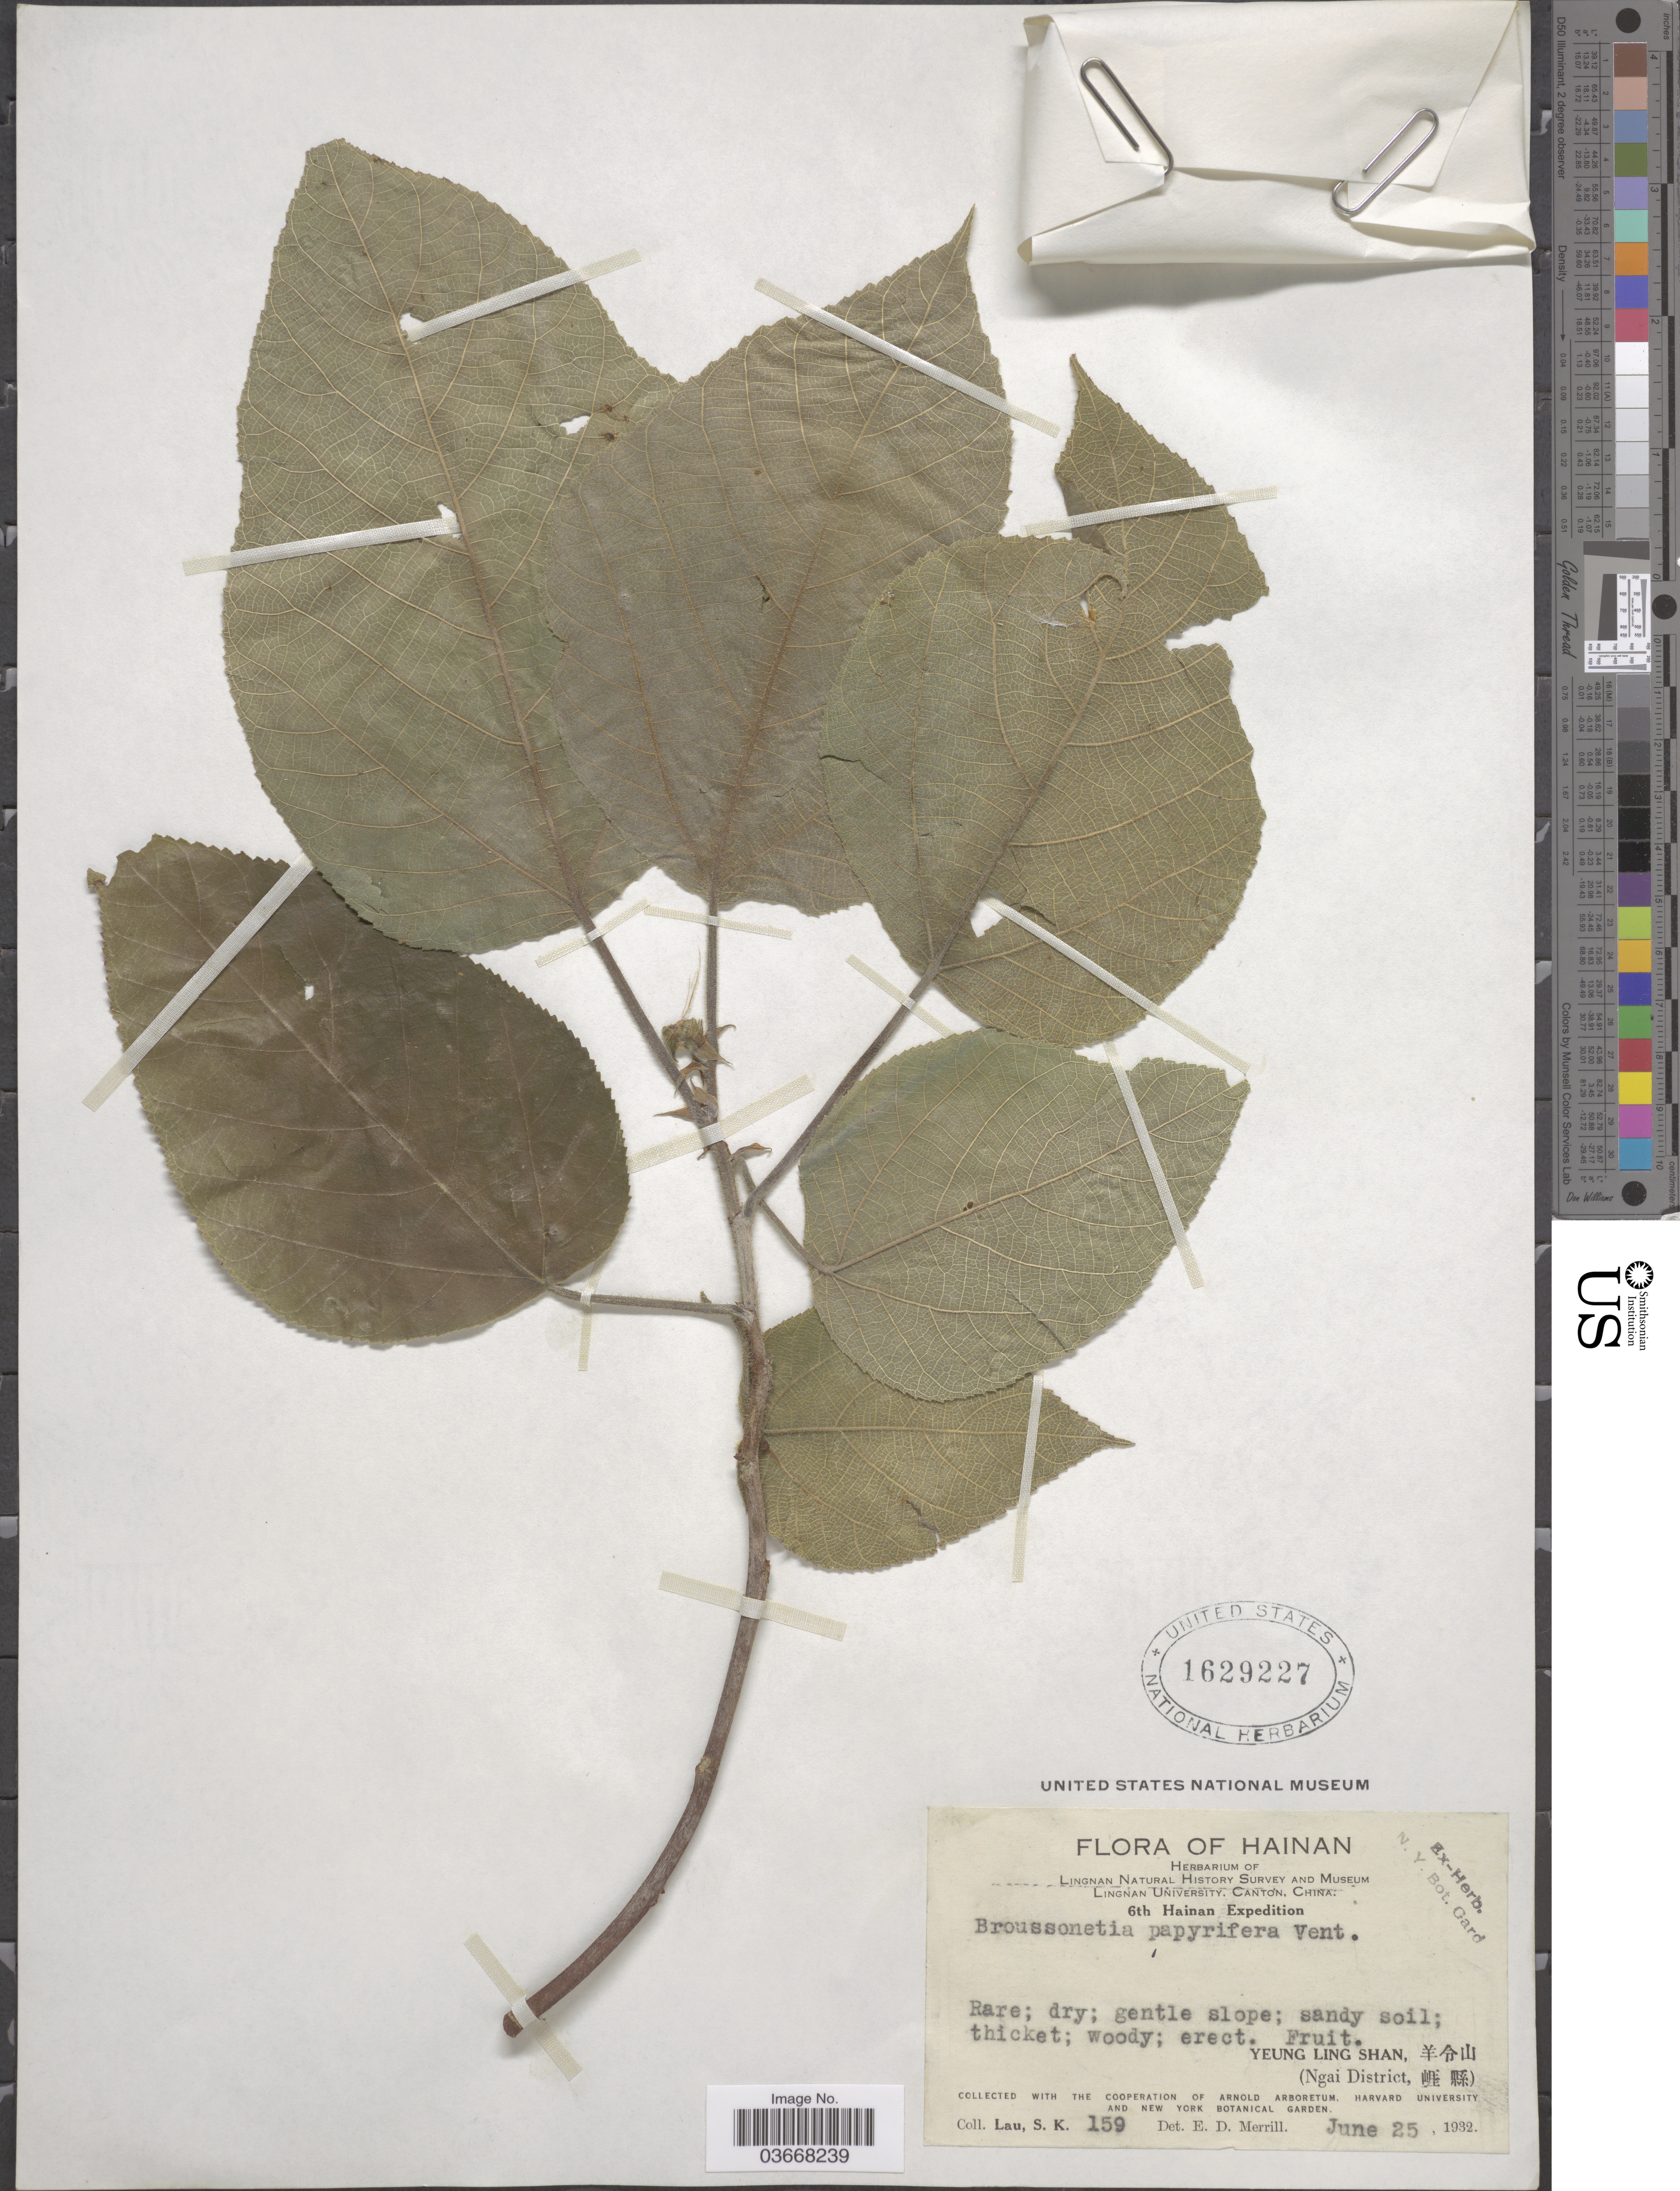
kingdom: Plantae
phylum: Tracheophyta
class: Magnoliopsida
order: Rosales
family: Moraceae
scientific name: Broussoneta papyrifera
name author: (L.) L'Hér. ex Vent.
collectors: S. K. Lau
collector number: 159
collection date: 1932-06-25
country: China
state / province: Hainan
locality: Yeung Ling Shan. (Ngai District).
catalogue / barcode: US 1629227